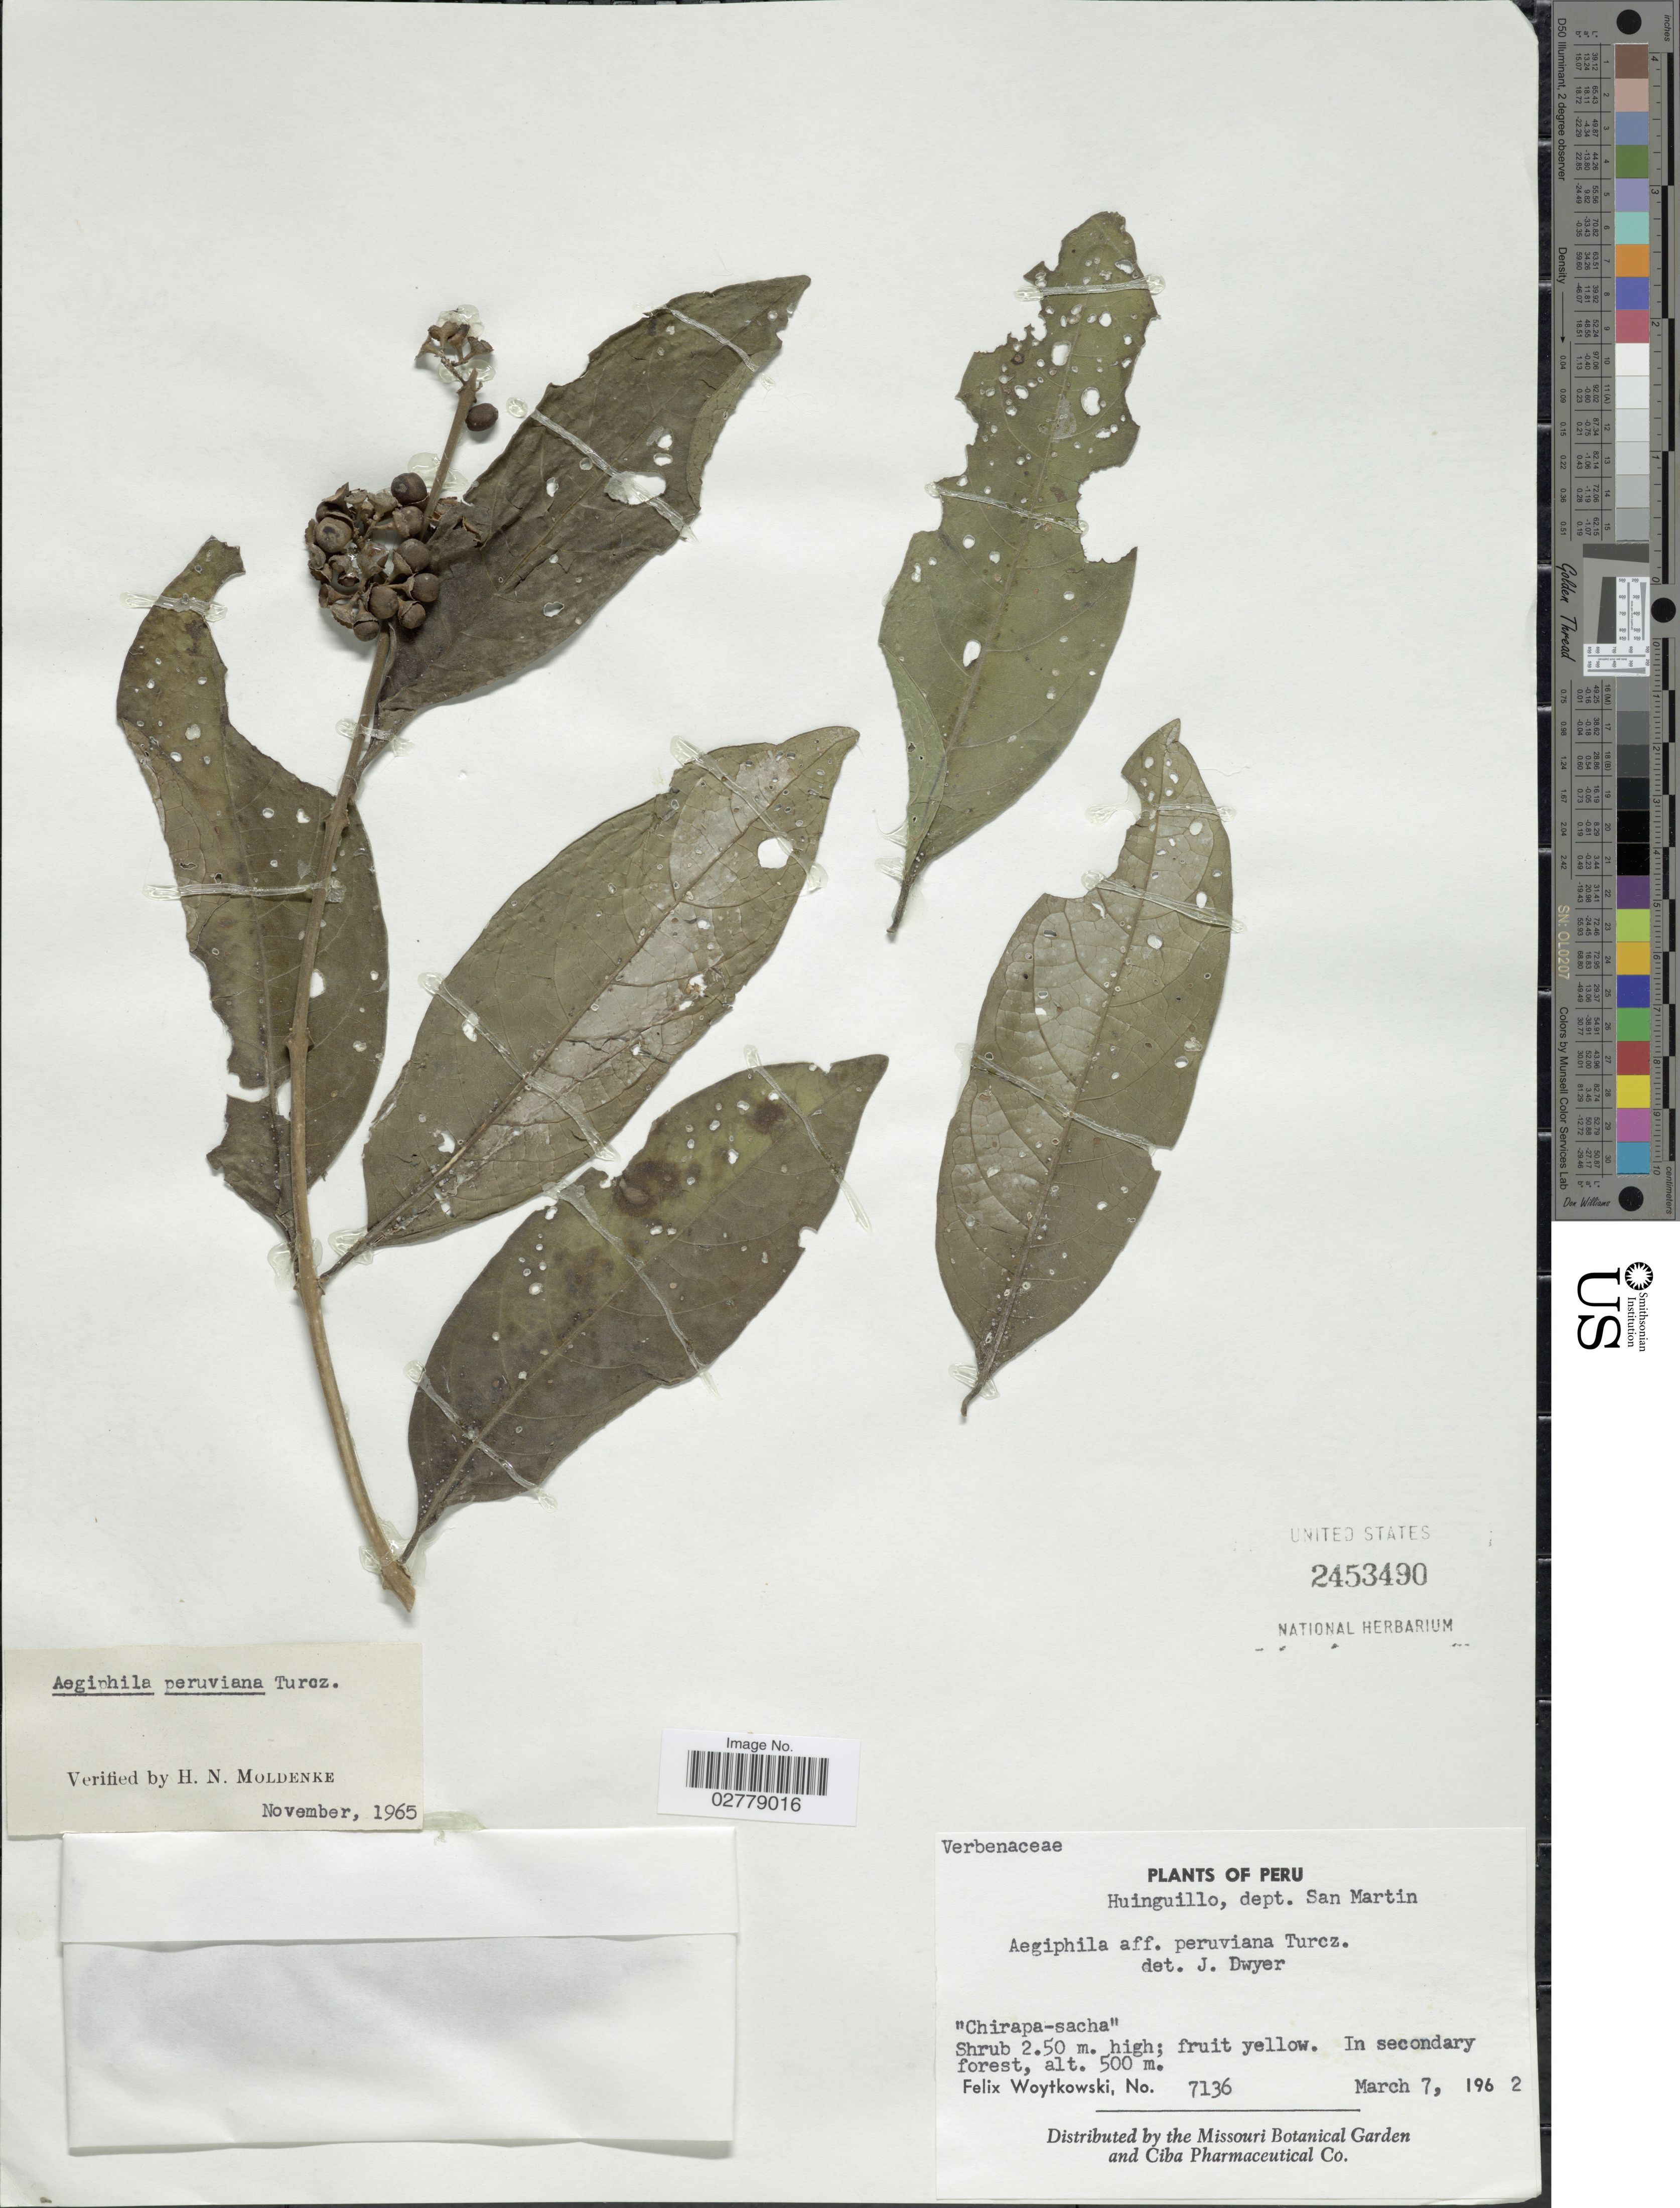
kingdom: Plantae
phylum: Tracheophyta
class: Magnoliopsida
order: Lamiales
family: Lamiaceae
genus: Aegiphila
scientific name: Aegiphila peruviana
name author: Turcz.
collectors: F. Woytkowski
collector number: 7136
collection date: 1962-03-07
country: Peru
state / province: San Martín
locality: Huinguillo, dept. San Martin.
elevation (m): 500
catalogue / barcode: US 2453490